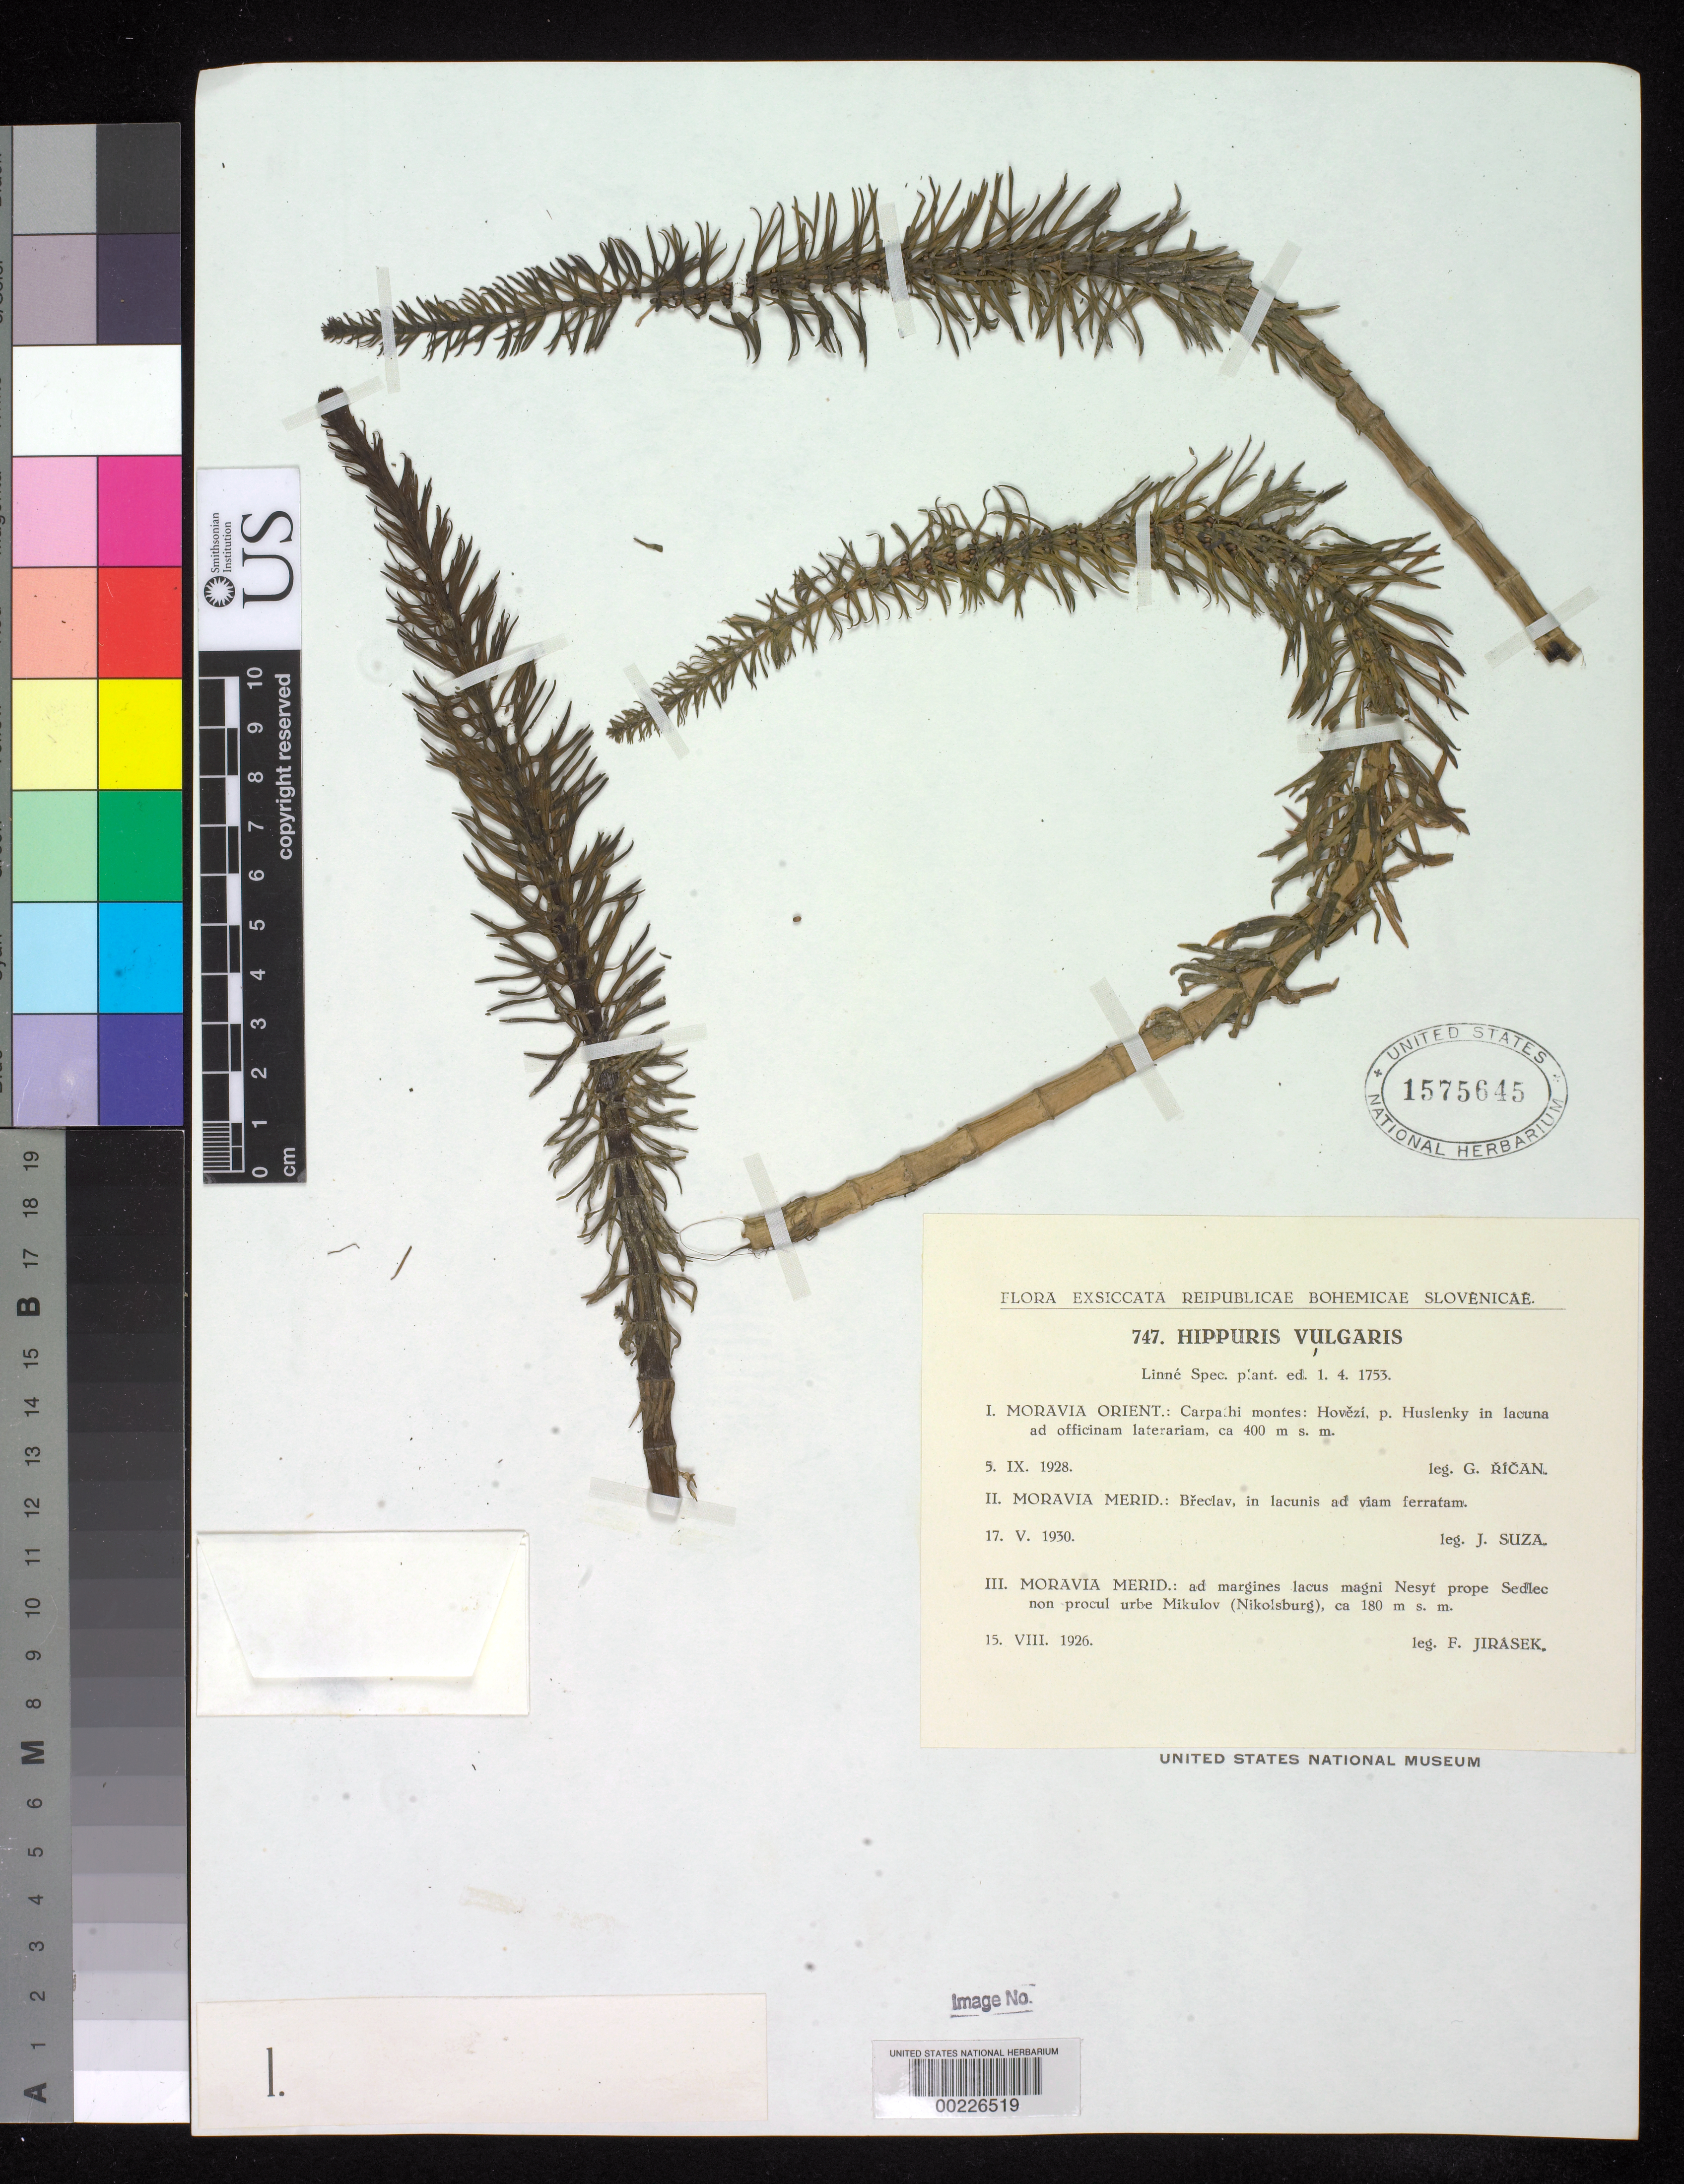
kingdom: Plantae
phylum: Tracheophyta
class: Magnoliopsida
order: Lamiales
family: Plantaginaceae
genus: Hippuris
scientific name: Hippuris vulgaris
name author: L.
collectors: G. Rican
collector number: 747 I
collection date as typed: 05 Sep 1928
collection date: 1928-09-05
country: Czechia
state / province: Zlin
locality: Moravia east: Carpathian Mountains: Hovezi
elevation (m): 400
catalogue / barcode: US 1575645